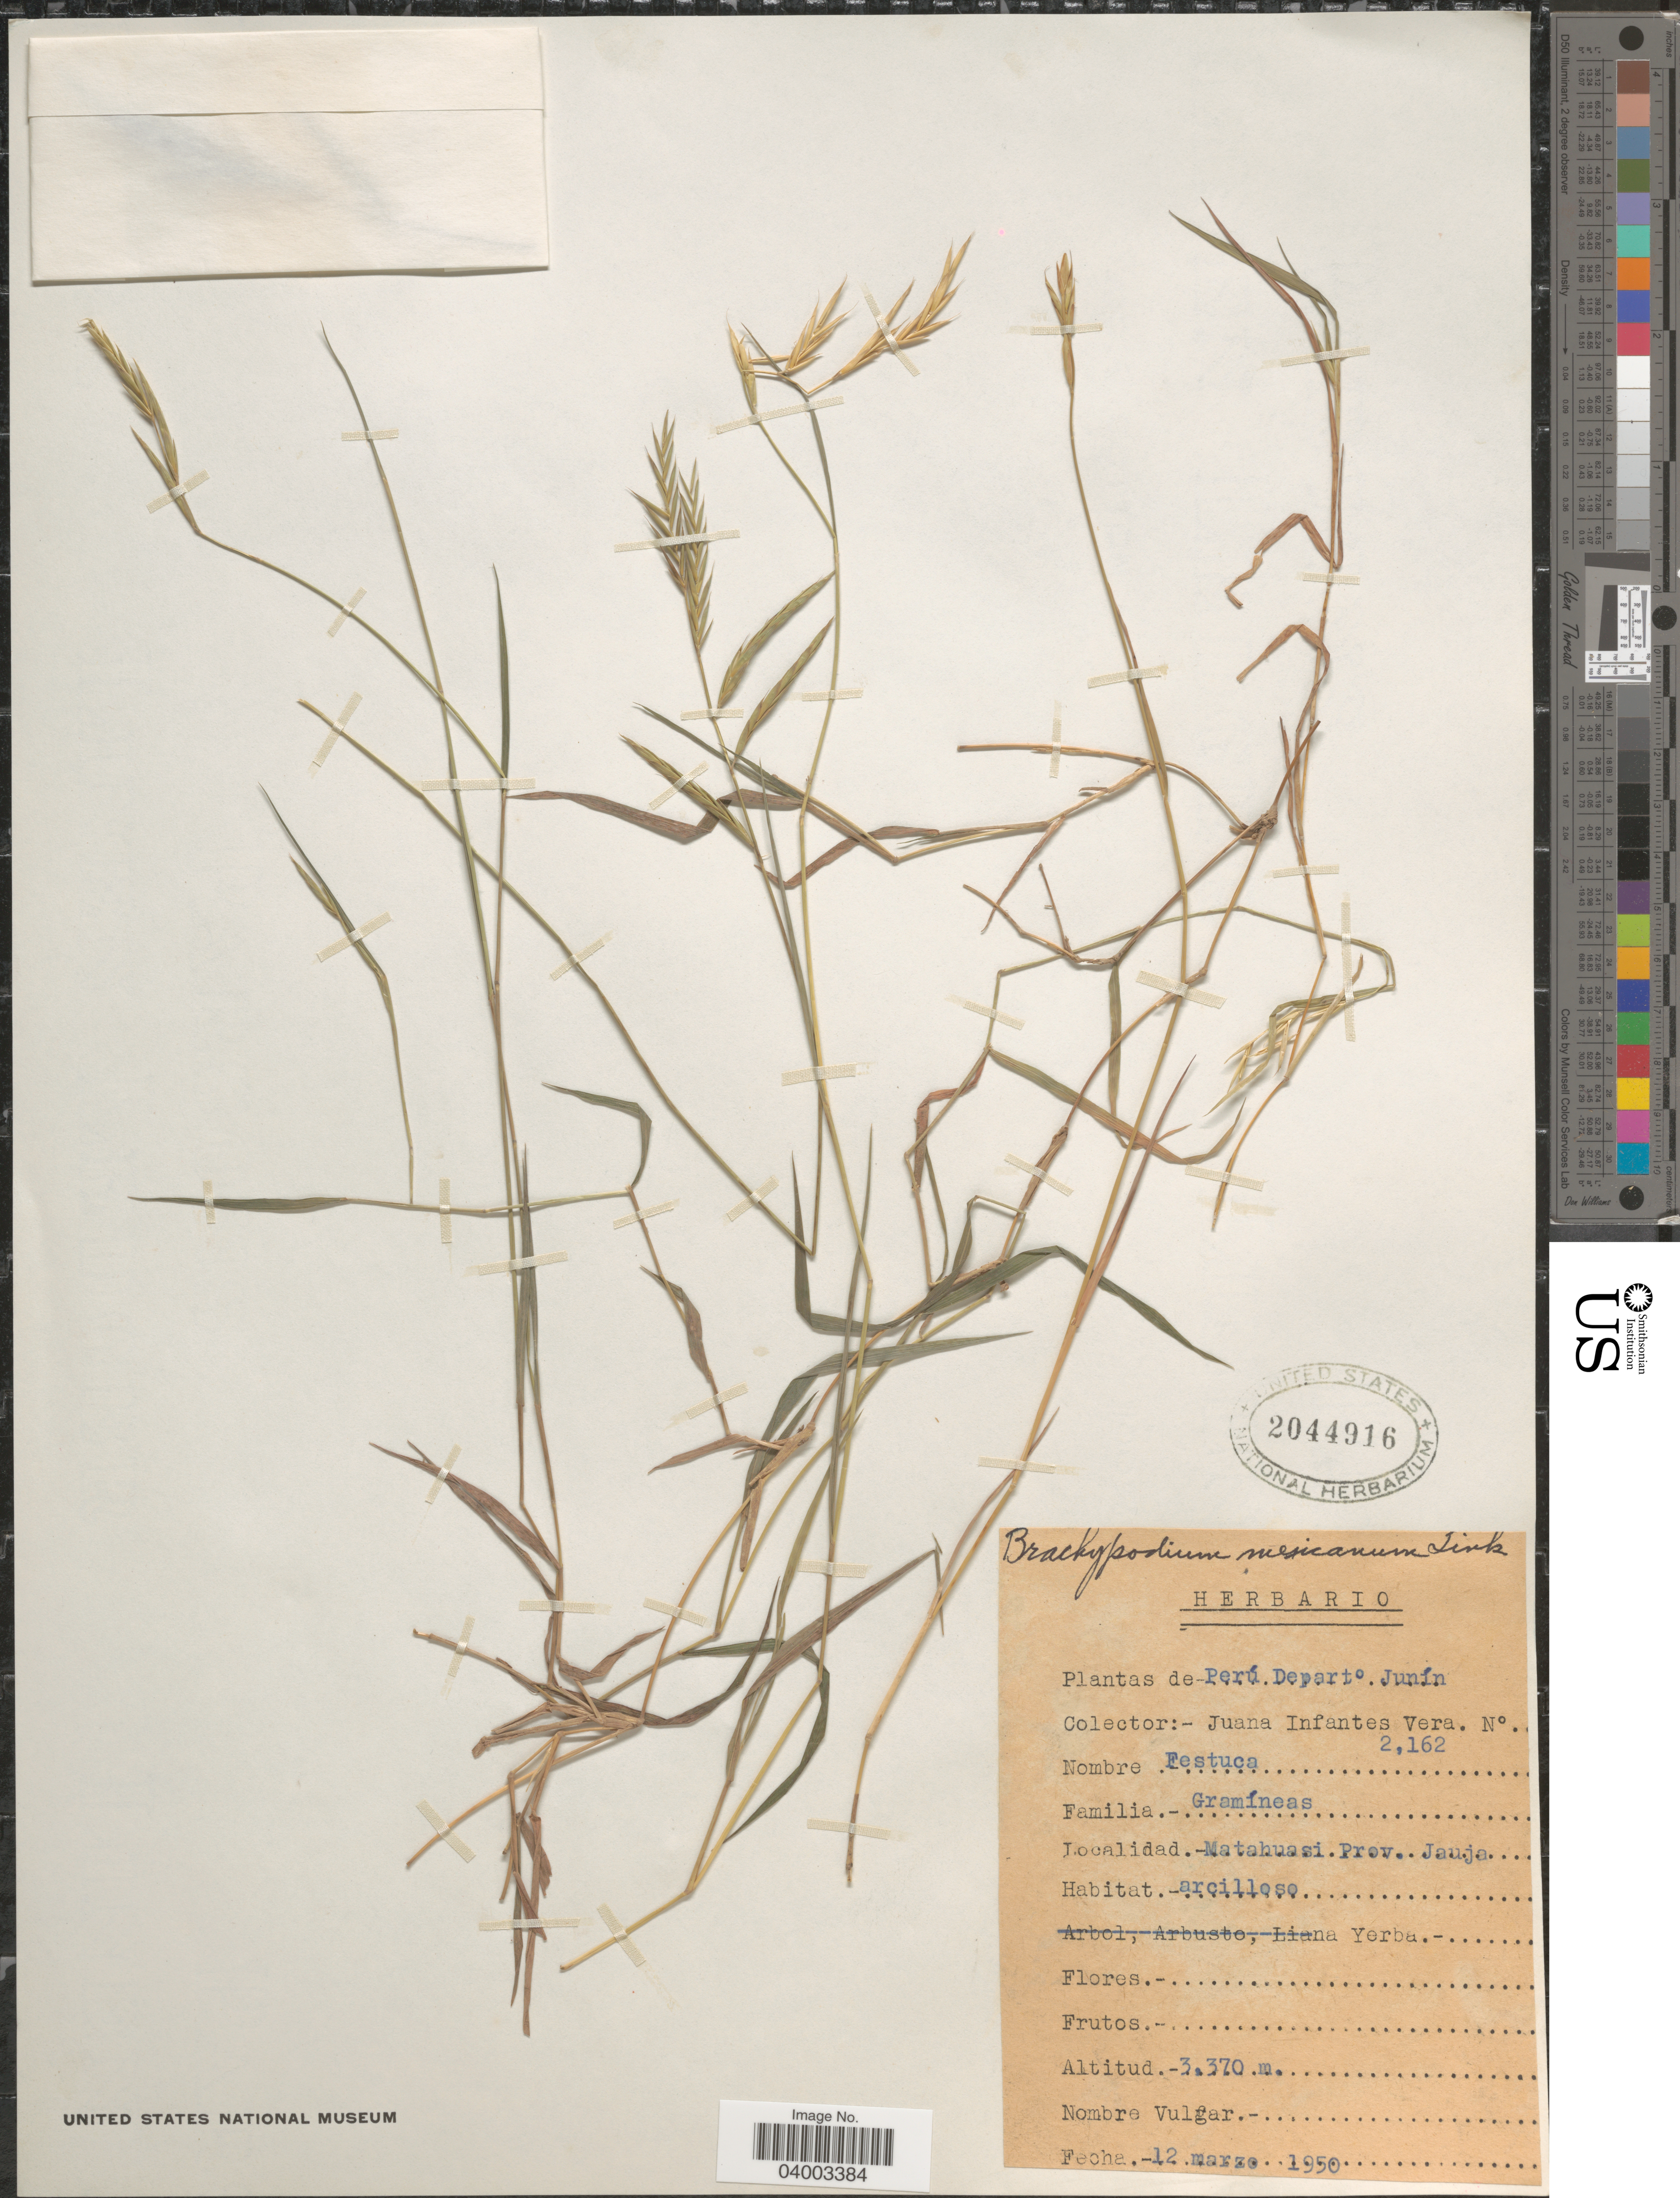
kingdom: Plantae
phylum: Tracheophyta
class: Liliopsida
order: Poales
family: Poaceae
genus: Brachypodium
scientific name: Brachypodium mexicanum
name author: (Roem. & Schult.) Link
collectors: J. Vera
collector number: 2162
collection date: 1950-03-12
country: Peru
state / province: Junín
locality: Departo Junín. Matahuasi. Prov. Jauja.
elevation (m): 3370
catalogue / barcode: US 2044916